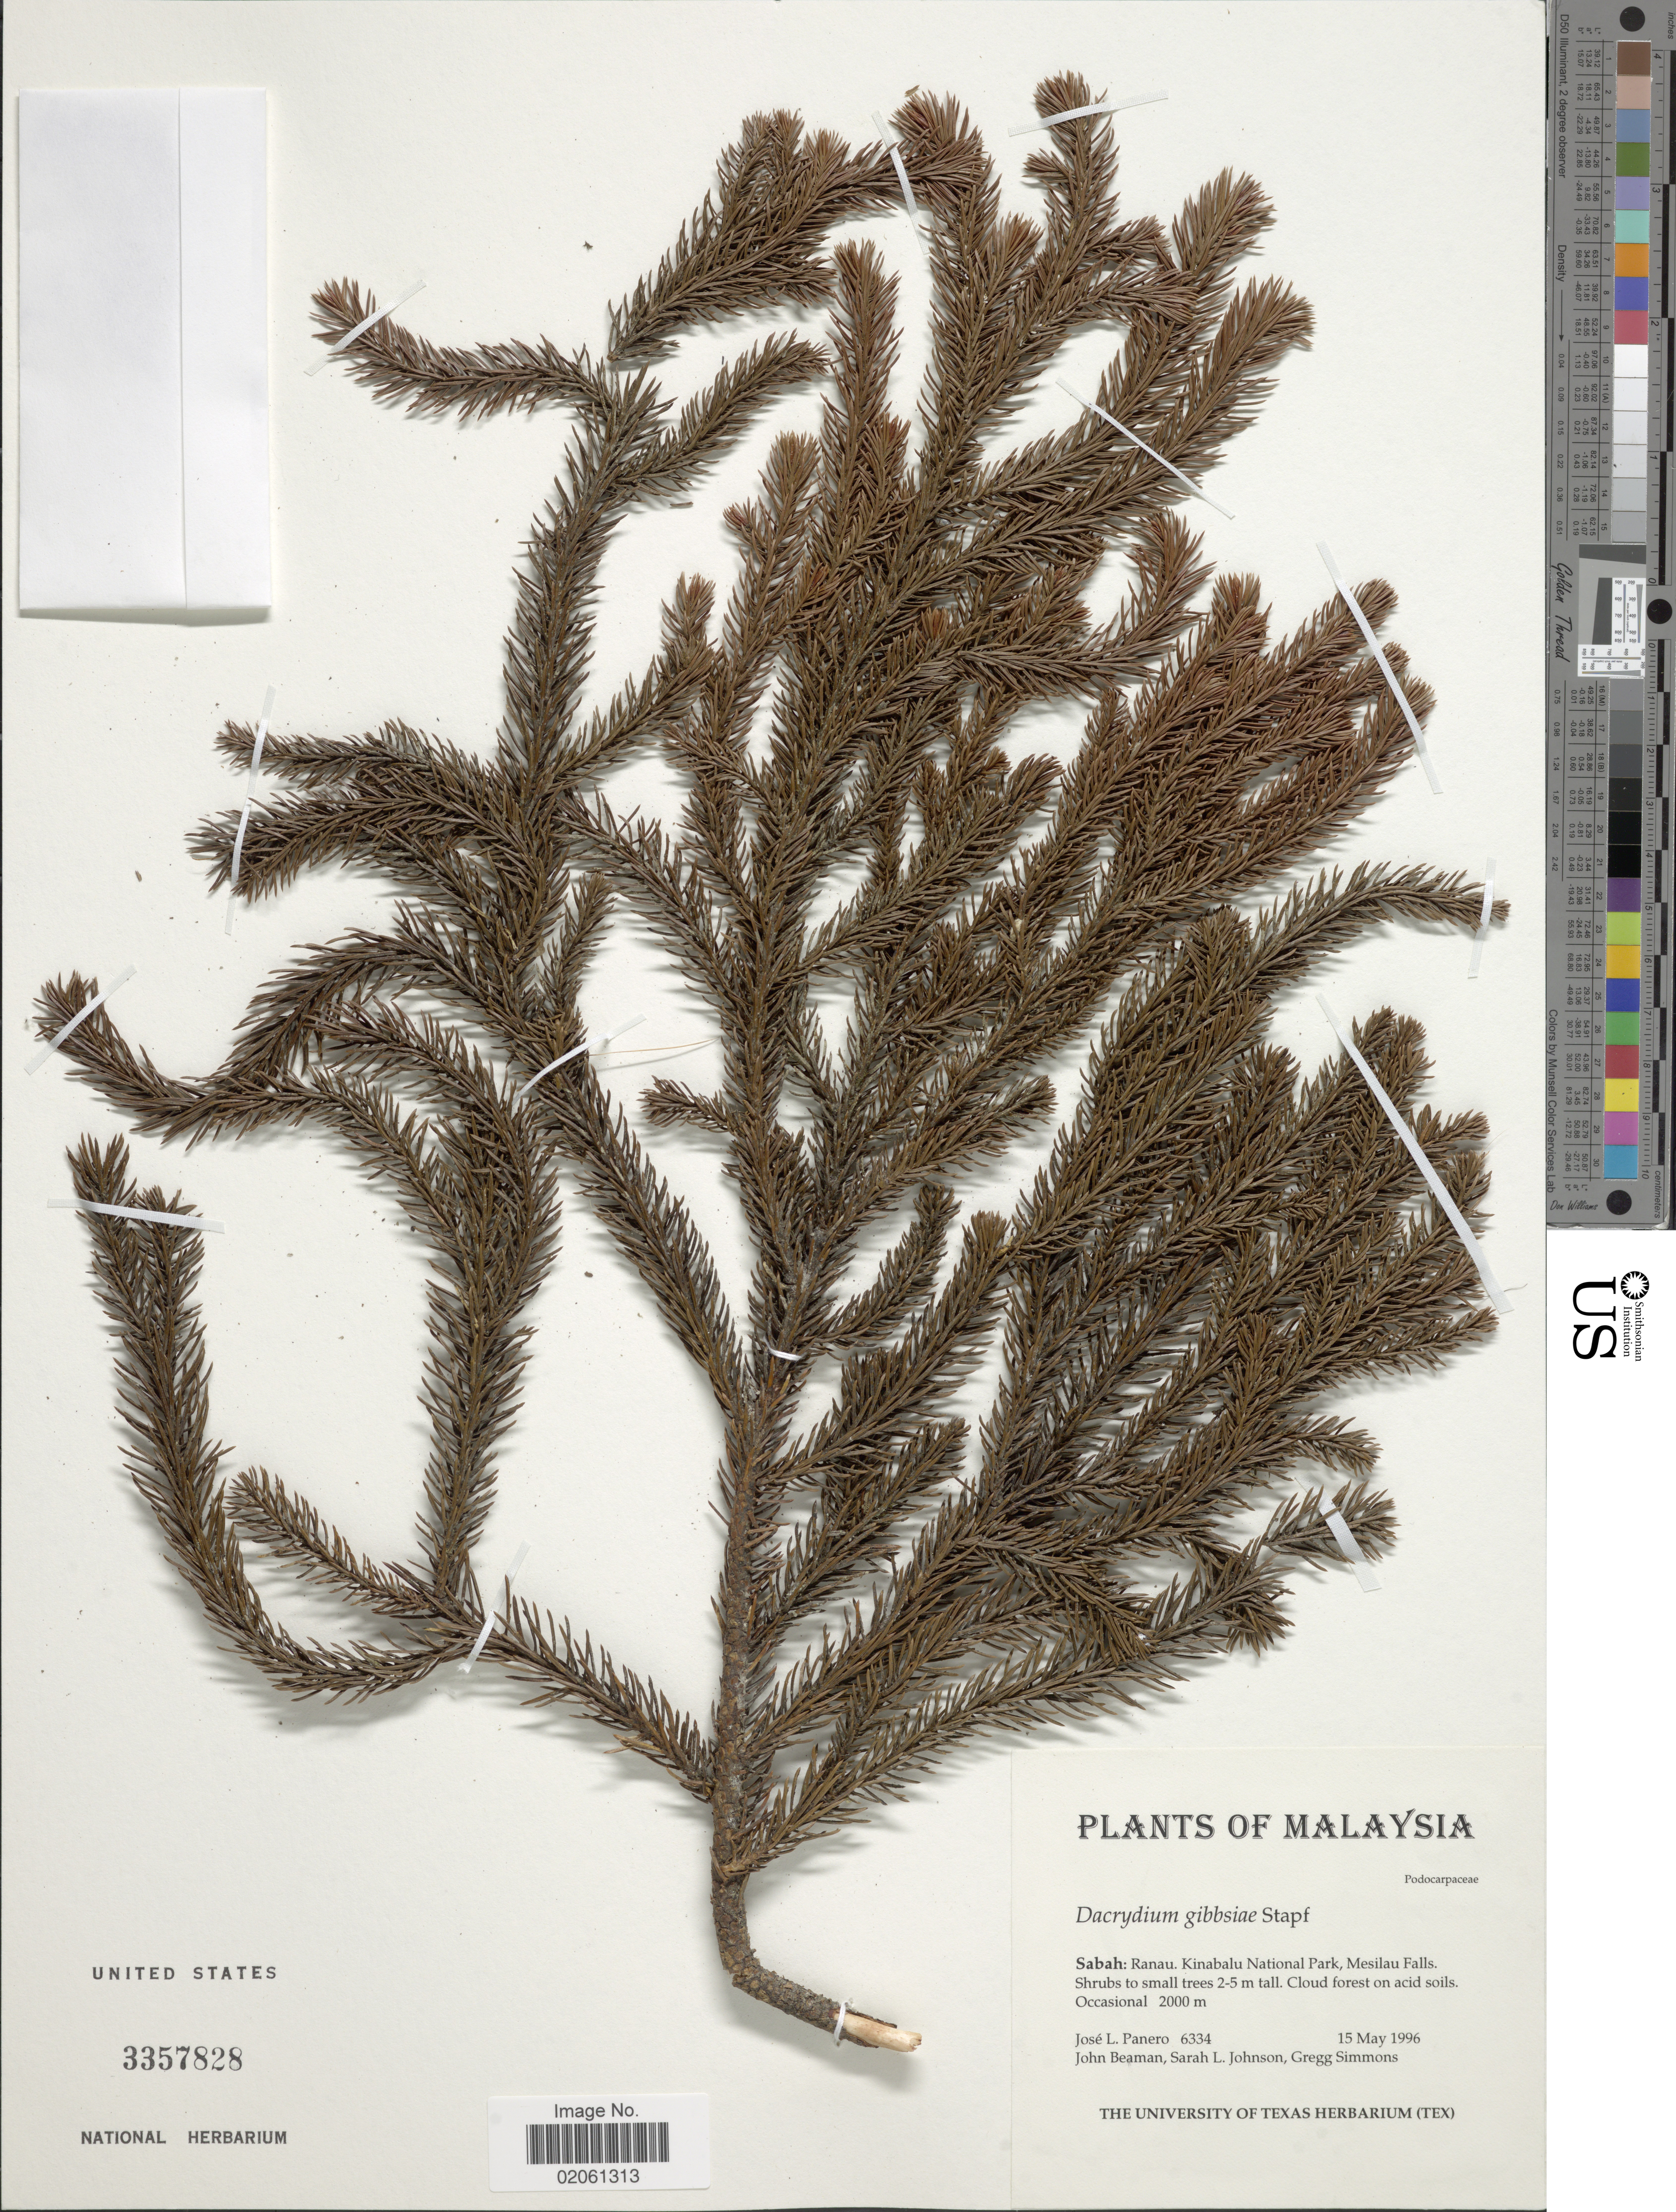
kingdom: Plantae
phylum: Tracheophyta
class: Pinopsida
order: Pinales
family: Podocarpaceae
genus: Dacrydium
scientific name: Dacrydium gibbsiae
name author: Stapf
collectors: J. L. Panero, J. H. Beaman, S. Johnson & G. Simmons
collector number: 6334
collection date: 1996-05-15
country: Malaysia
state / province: Sabah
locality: Kinabalu National Park, Mesilau Falls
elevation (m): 2000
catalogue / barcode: US 3357828